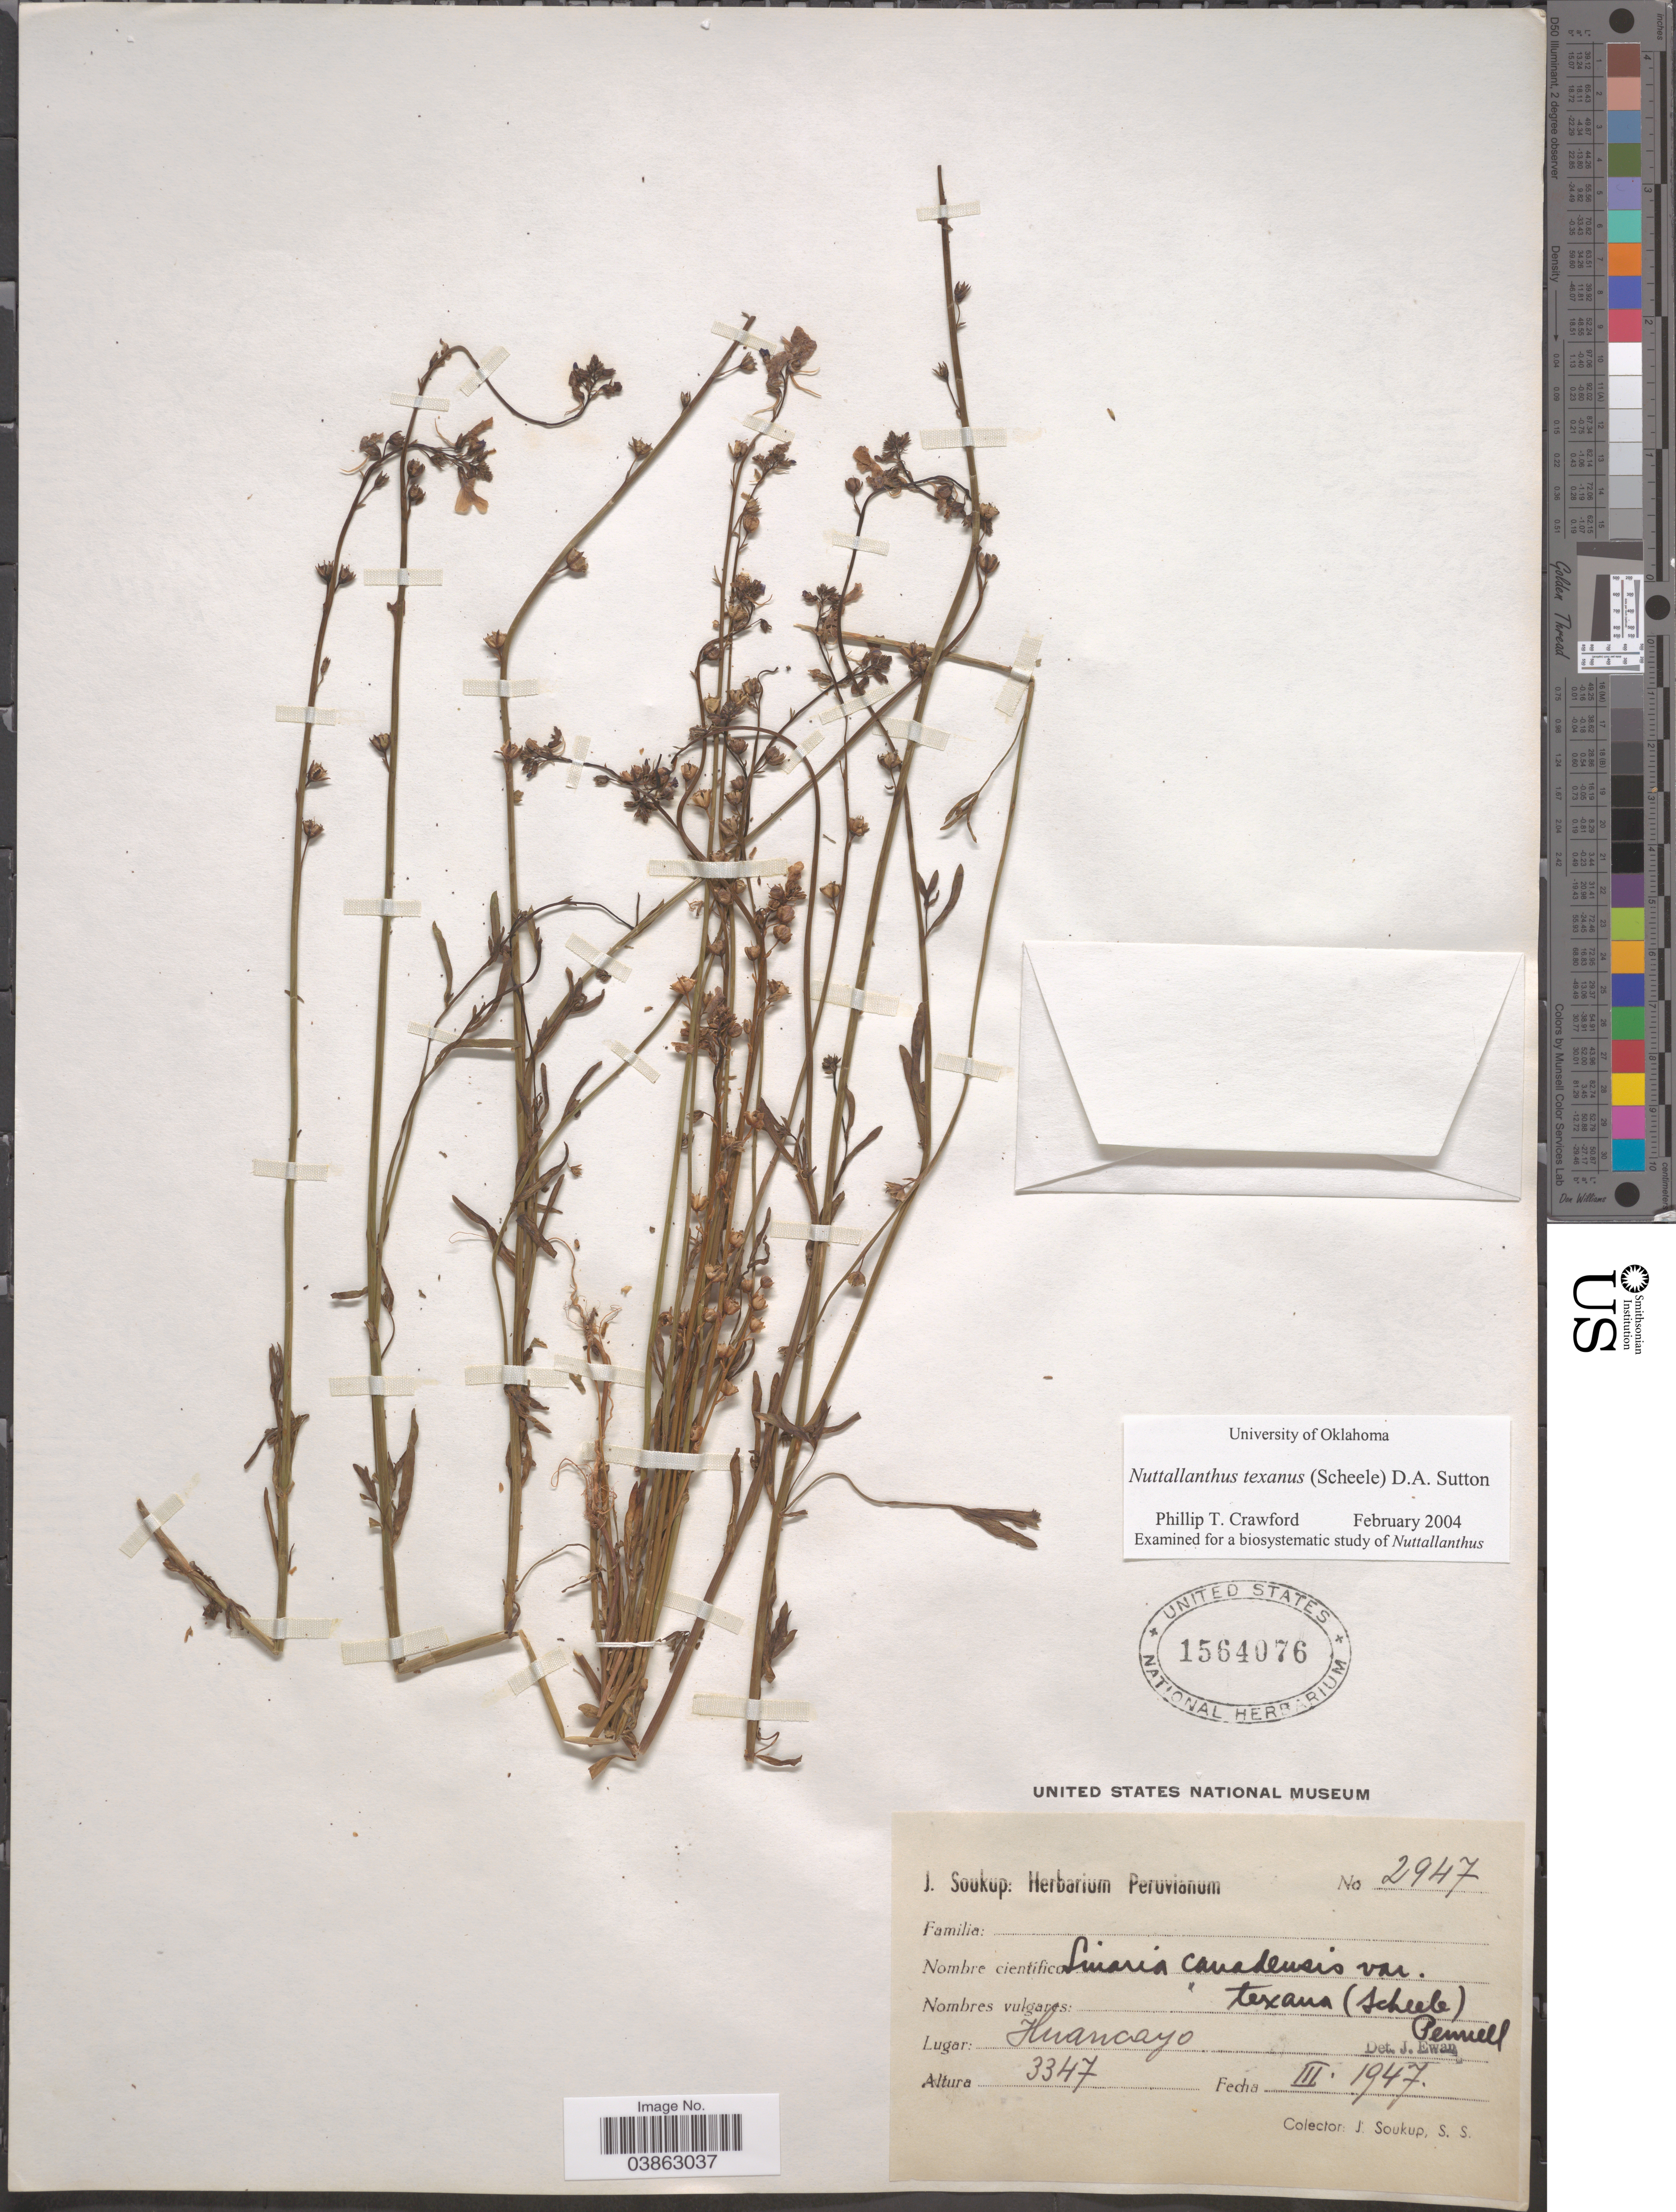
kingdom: Plantae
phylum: Tracheophyta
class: Magnoliopsida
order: Lamiales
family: Plantaginaceae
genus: Linaria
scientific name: Linaria texana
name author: Scheele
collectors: J. Soukup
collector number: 2947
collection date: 1947-03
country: Peru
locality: Huancayo.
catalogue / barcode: US 1564076